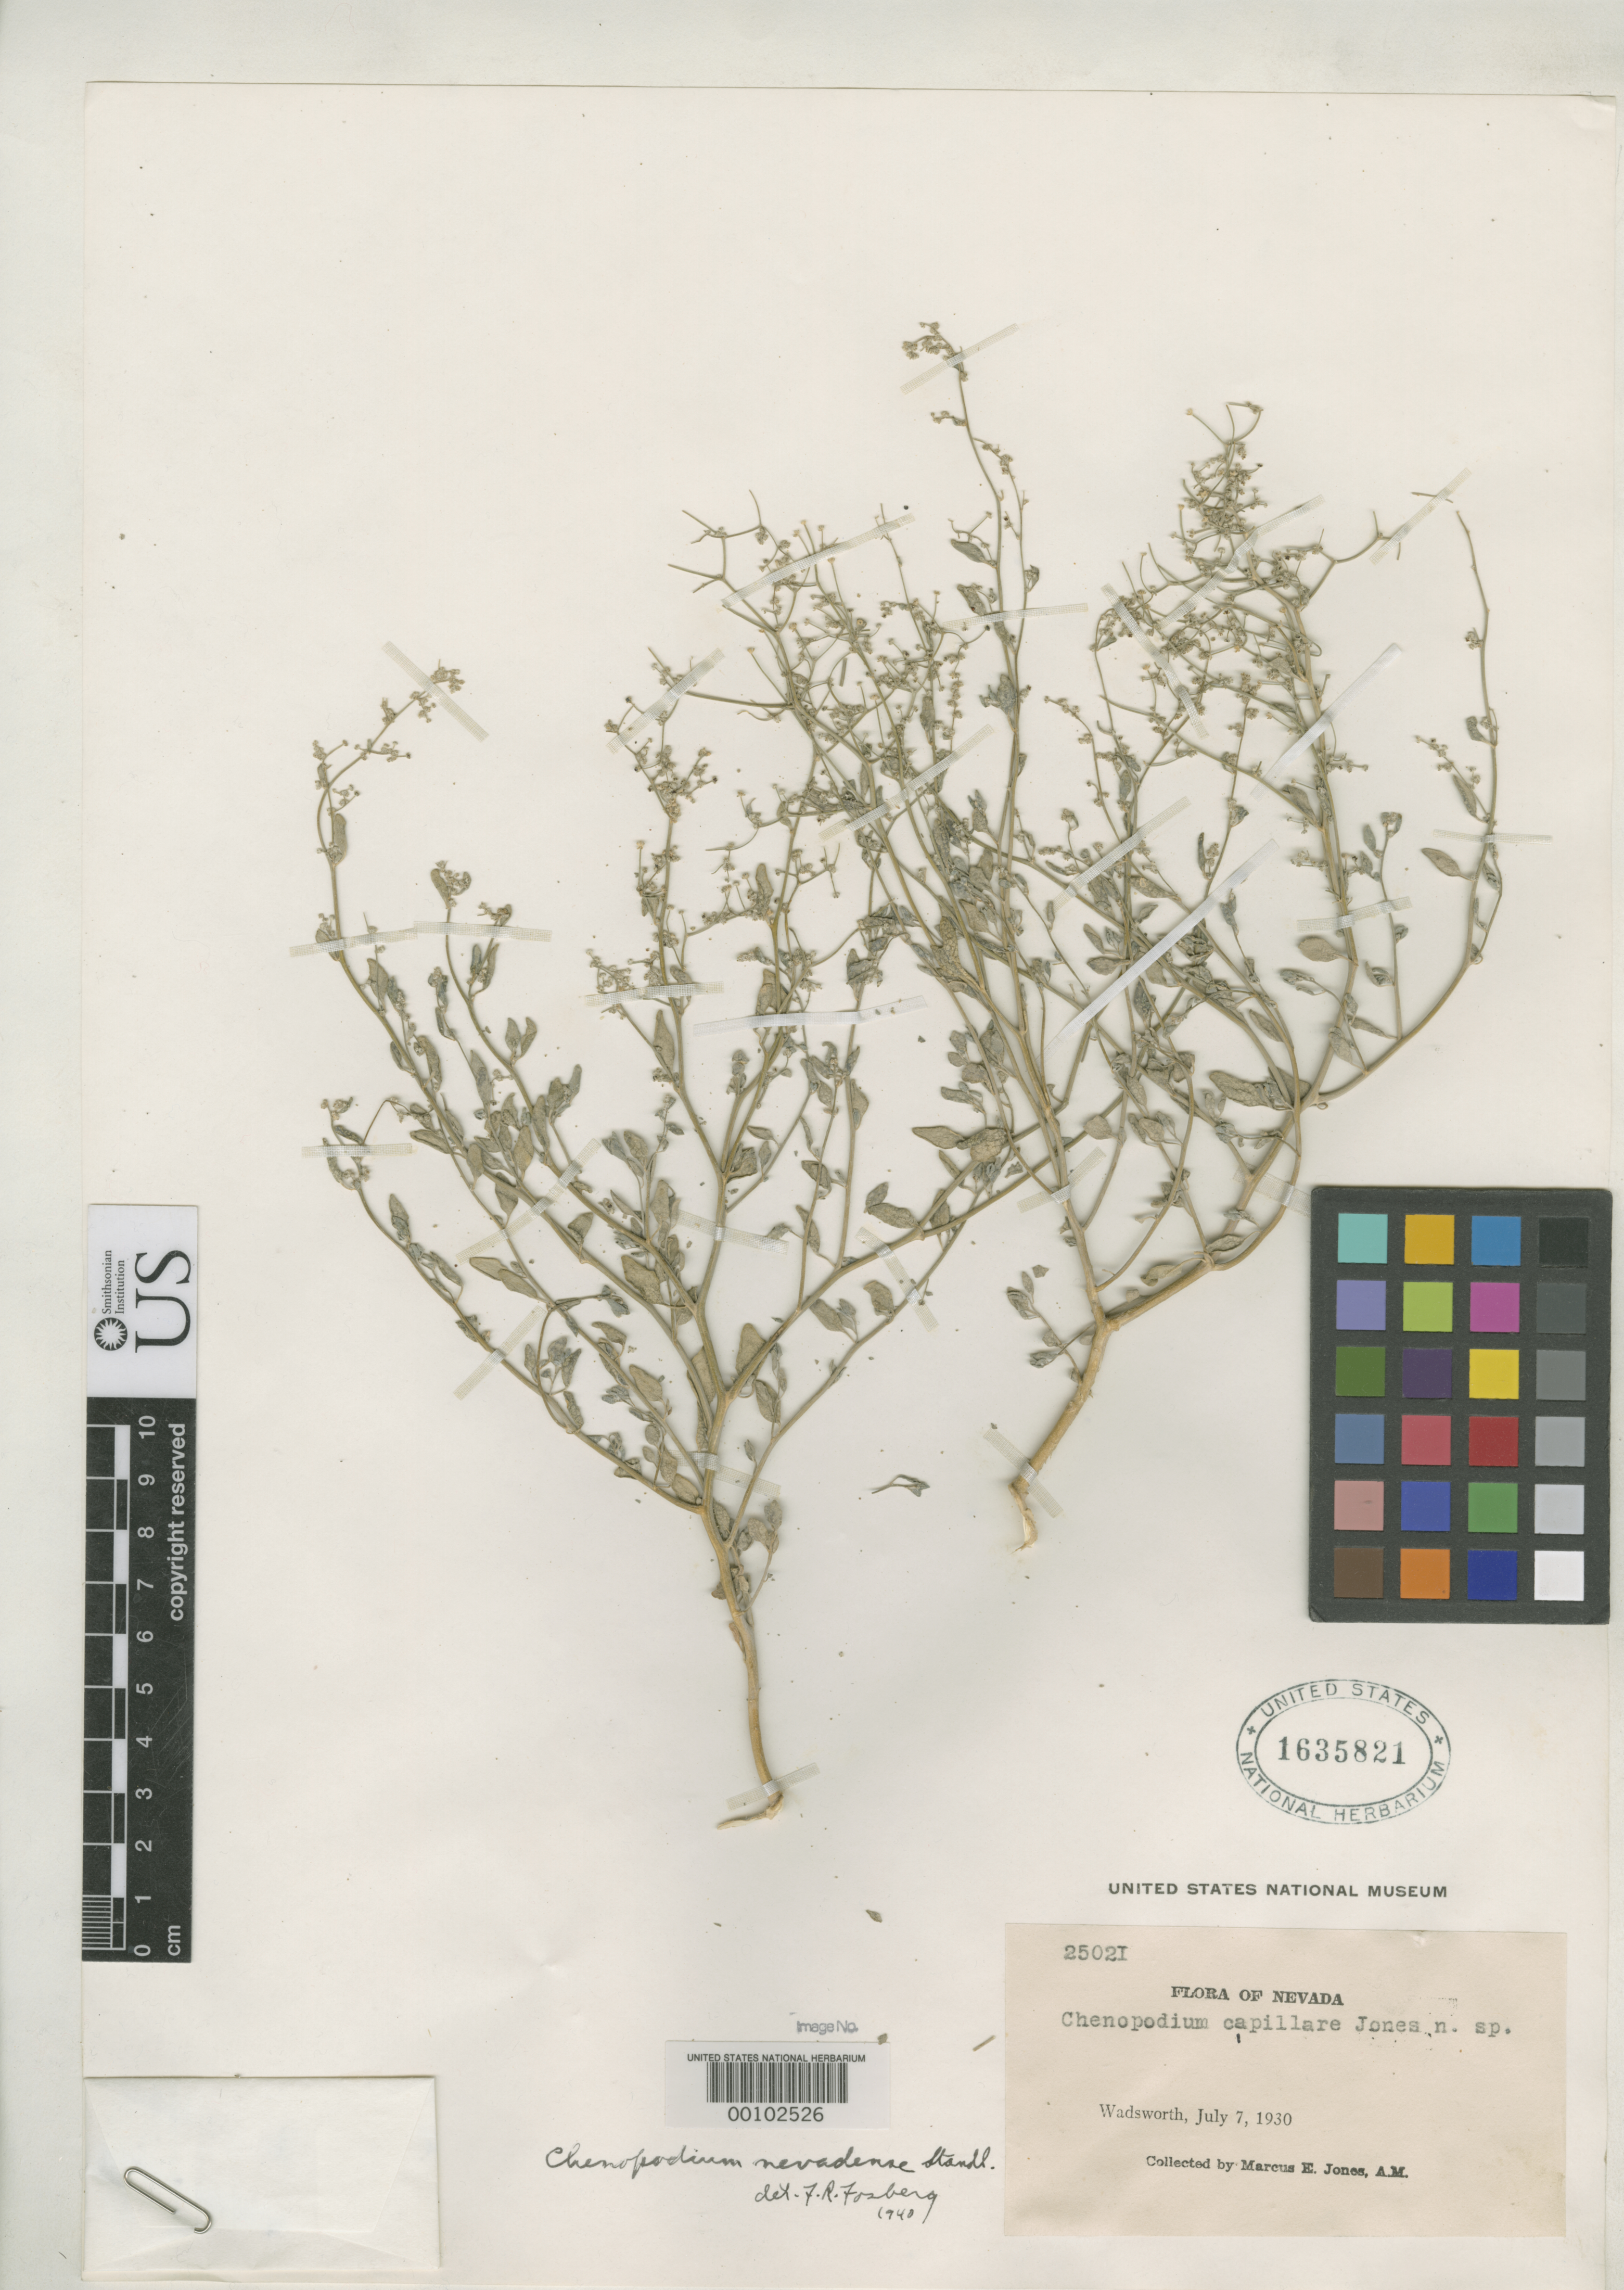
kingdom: Plantae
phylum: Tracheophyta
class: Magnoliopsida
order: Caryophyllales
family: Amaranthaceae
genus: Chenopodium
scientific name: Chenopodium capillare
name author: M.E. Jones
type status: Isotype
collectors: M. E. Jones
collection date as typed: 07 Jul 1930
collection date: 1930-07-07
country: United States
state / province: Nevada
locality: Wadsworth.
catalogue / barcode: US 1635821